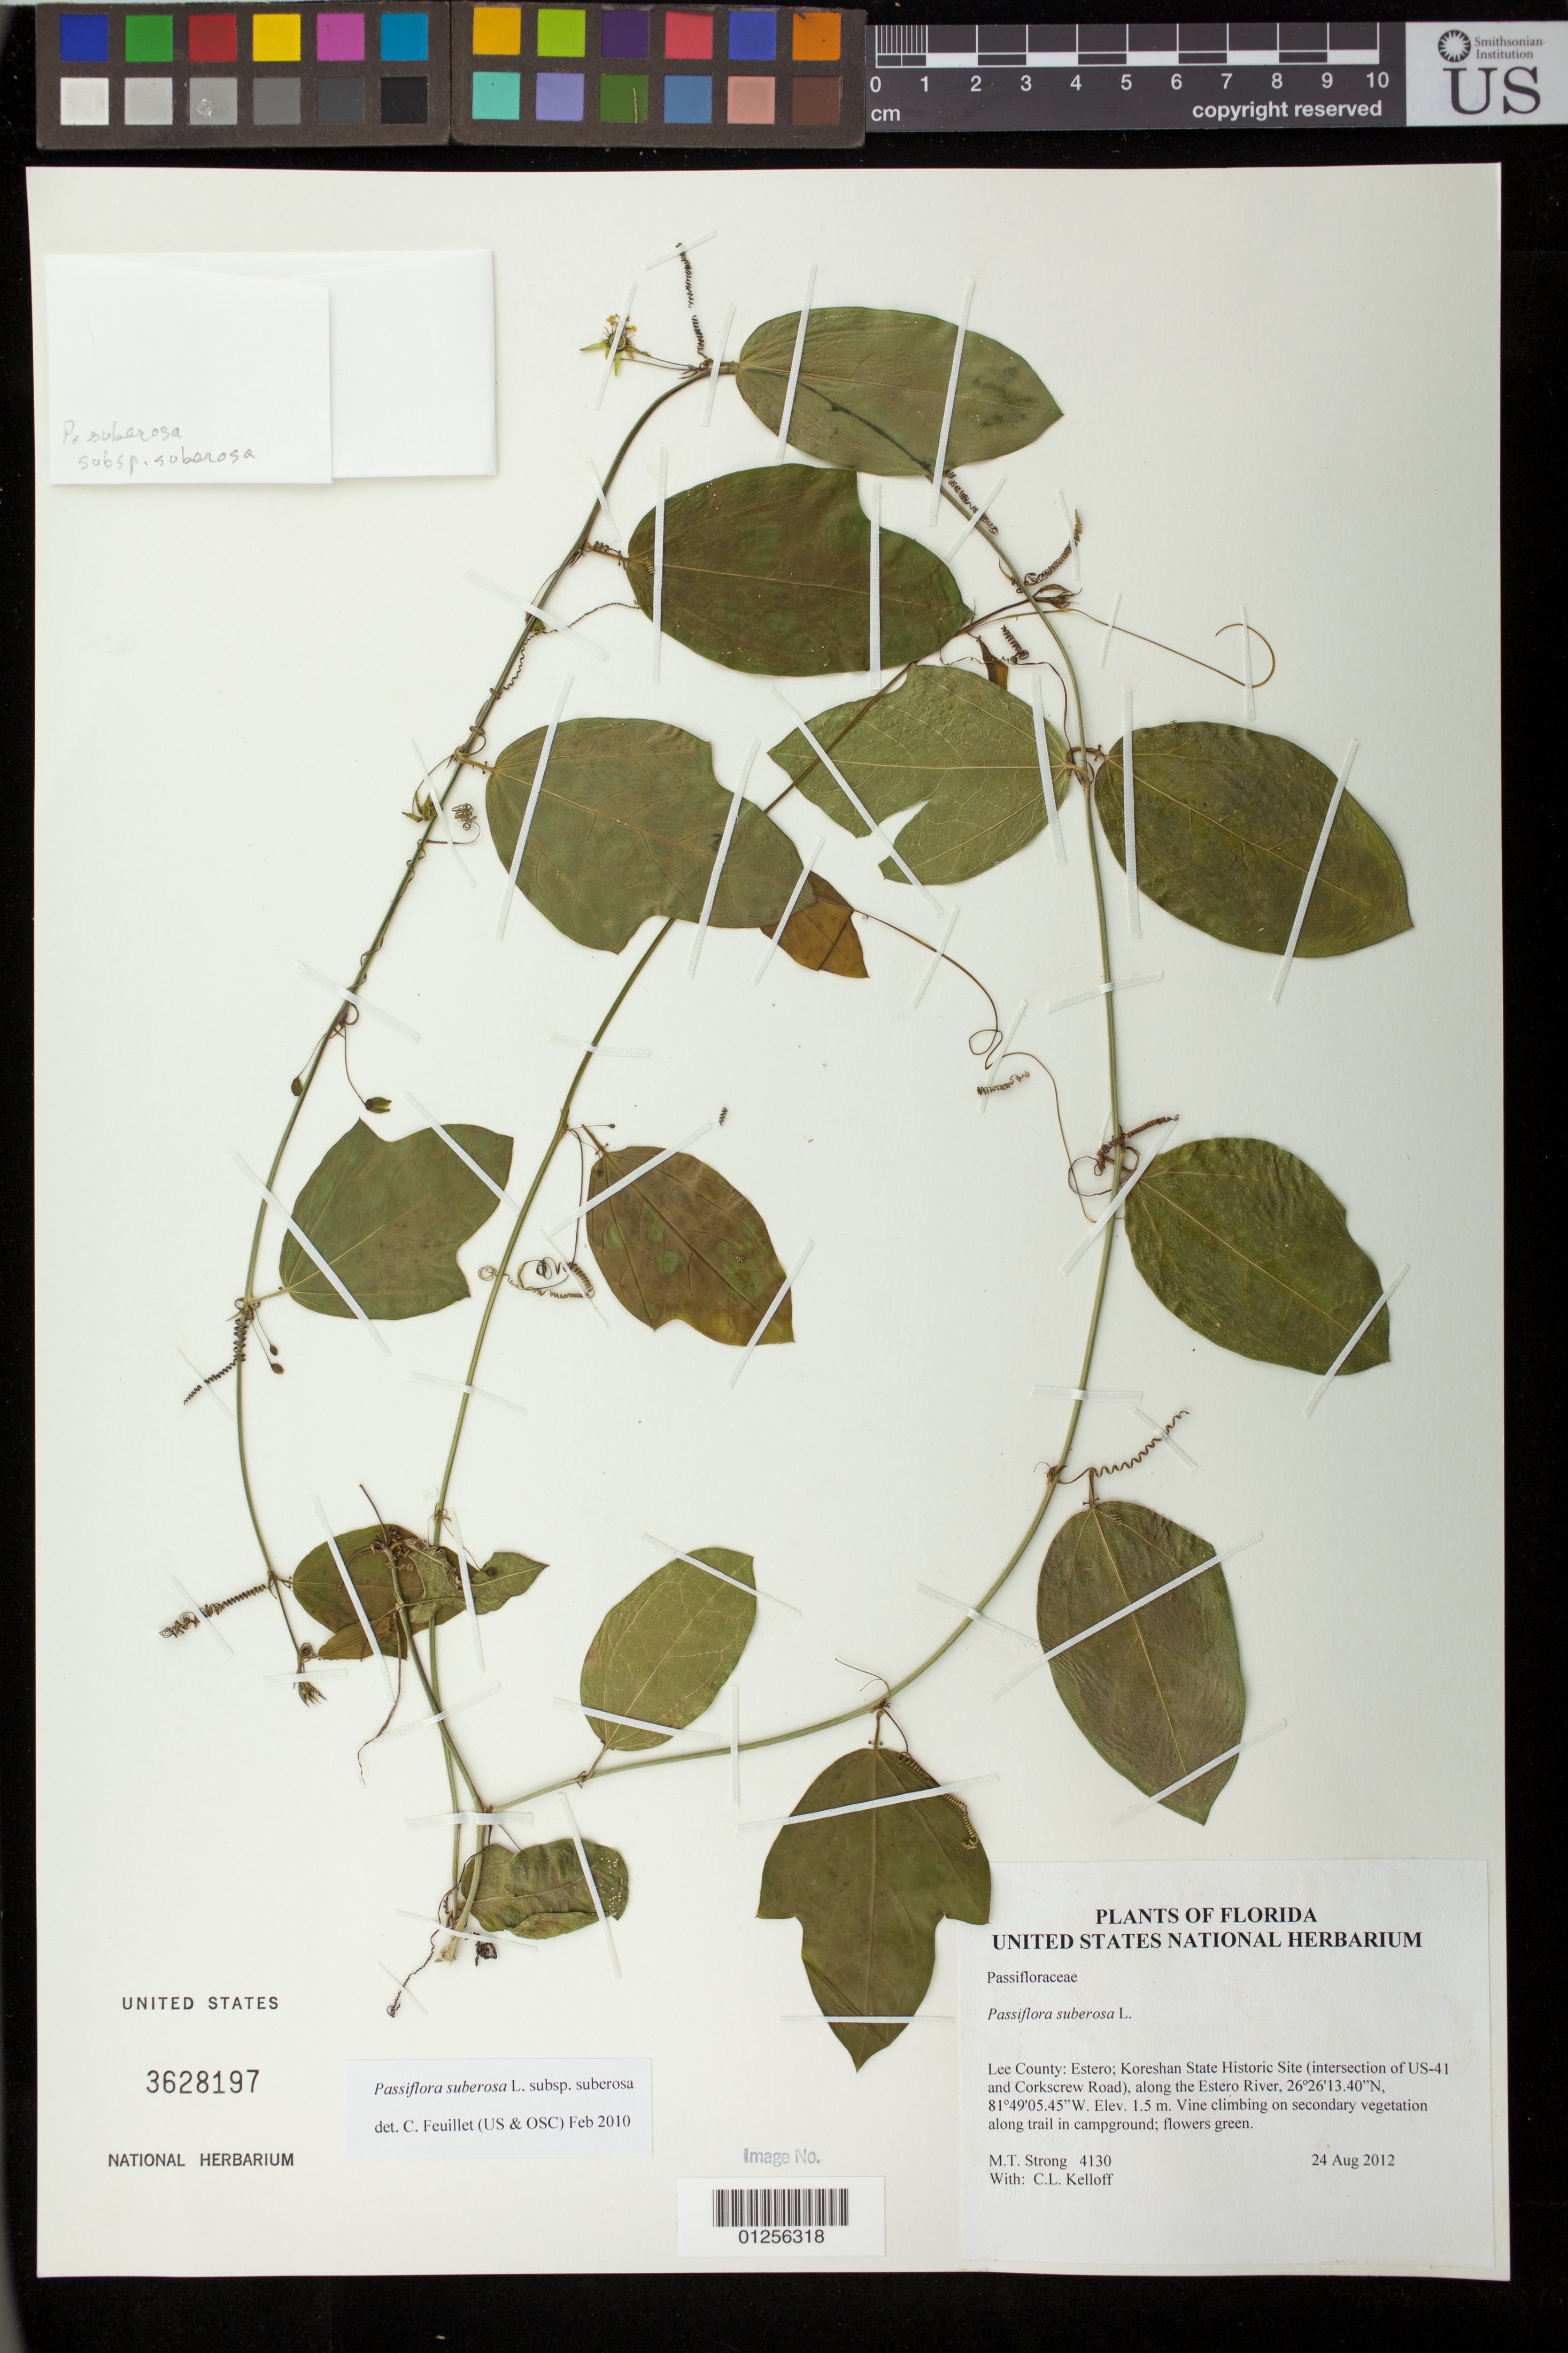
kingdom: Plantae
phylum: Tracheophyta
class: Magnoliopsida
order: Malpighiales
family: Passifloraceae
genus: Passiflora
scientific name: Passiflora suberosa subsp. suberosa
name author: L.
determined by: Feuillet, C.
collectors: M. T. Strong & C. L. Kelloff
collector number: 4130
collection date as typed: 24 August 2012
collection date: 2012-08-24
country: United States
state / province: Florida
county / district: Lee County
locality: Koreshan State Historic Site (intersection of US-41 and Corkscrew Road), along the Estero River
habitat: Secondary vegetation along trail in campground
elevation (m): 1.5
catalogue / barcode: US 3628197